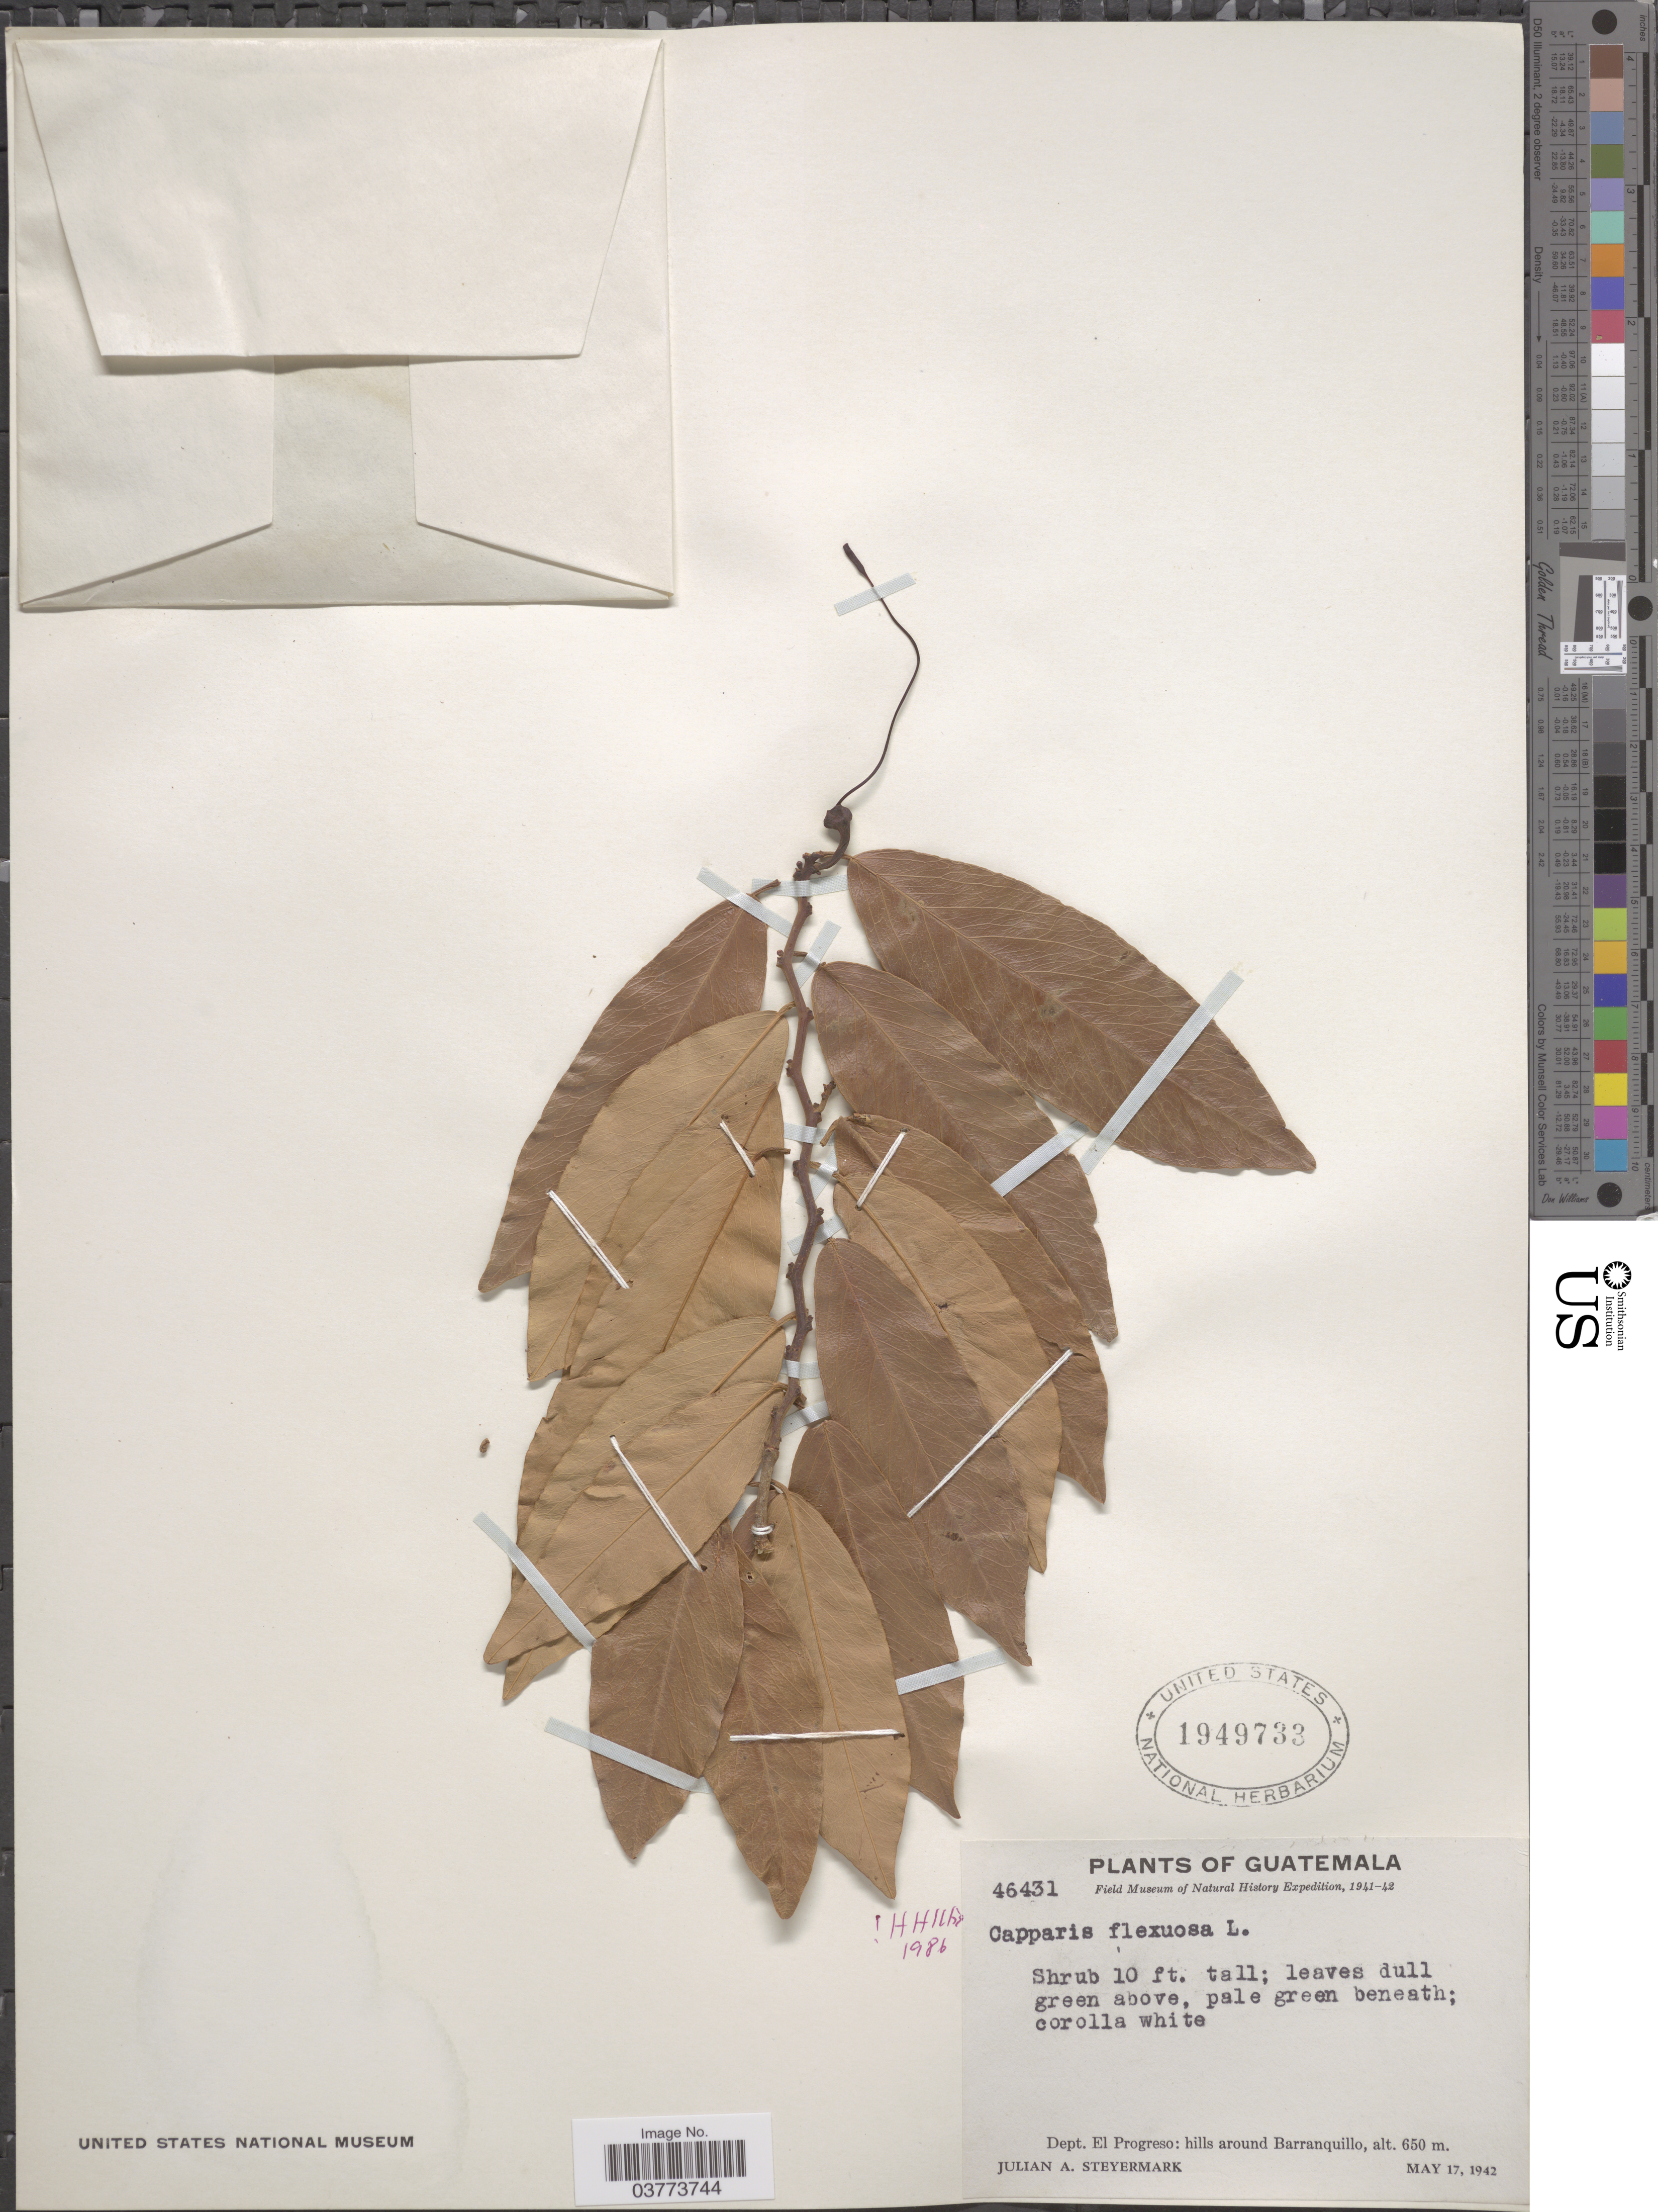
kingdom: Plantae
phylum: Tracheophyta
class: Magnoliopsida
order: Brassicales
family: Capparaceae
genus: Cynophalla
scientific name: Cynophalla flexuosa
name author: (L.) J. Presl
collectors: J. Steyermark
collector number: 46431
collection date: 1942-05-17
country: Guatemala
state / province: El Progreso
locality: Dept. El Progreso: hills around Barranquillo.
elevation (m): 650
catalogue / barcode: US 1949733